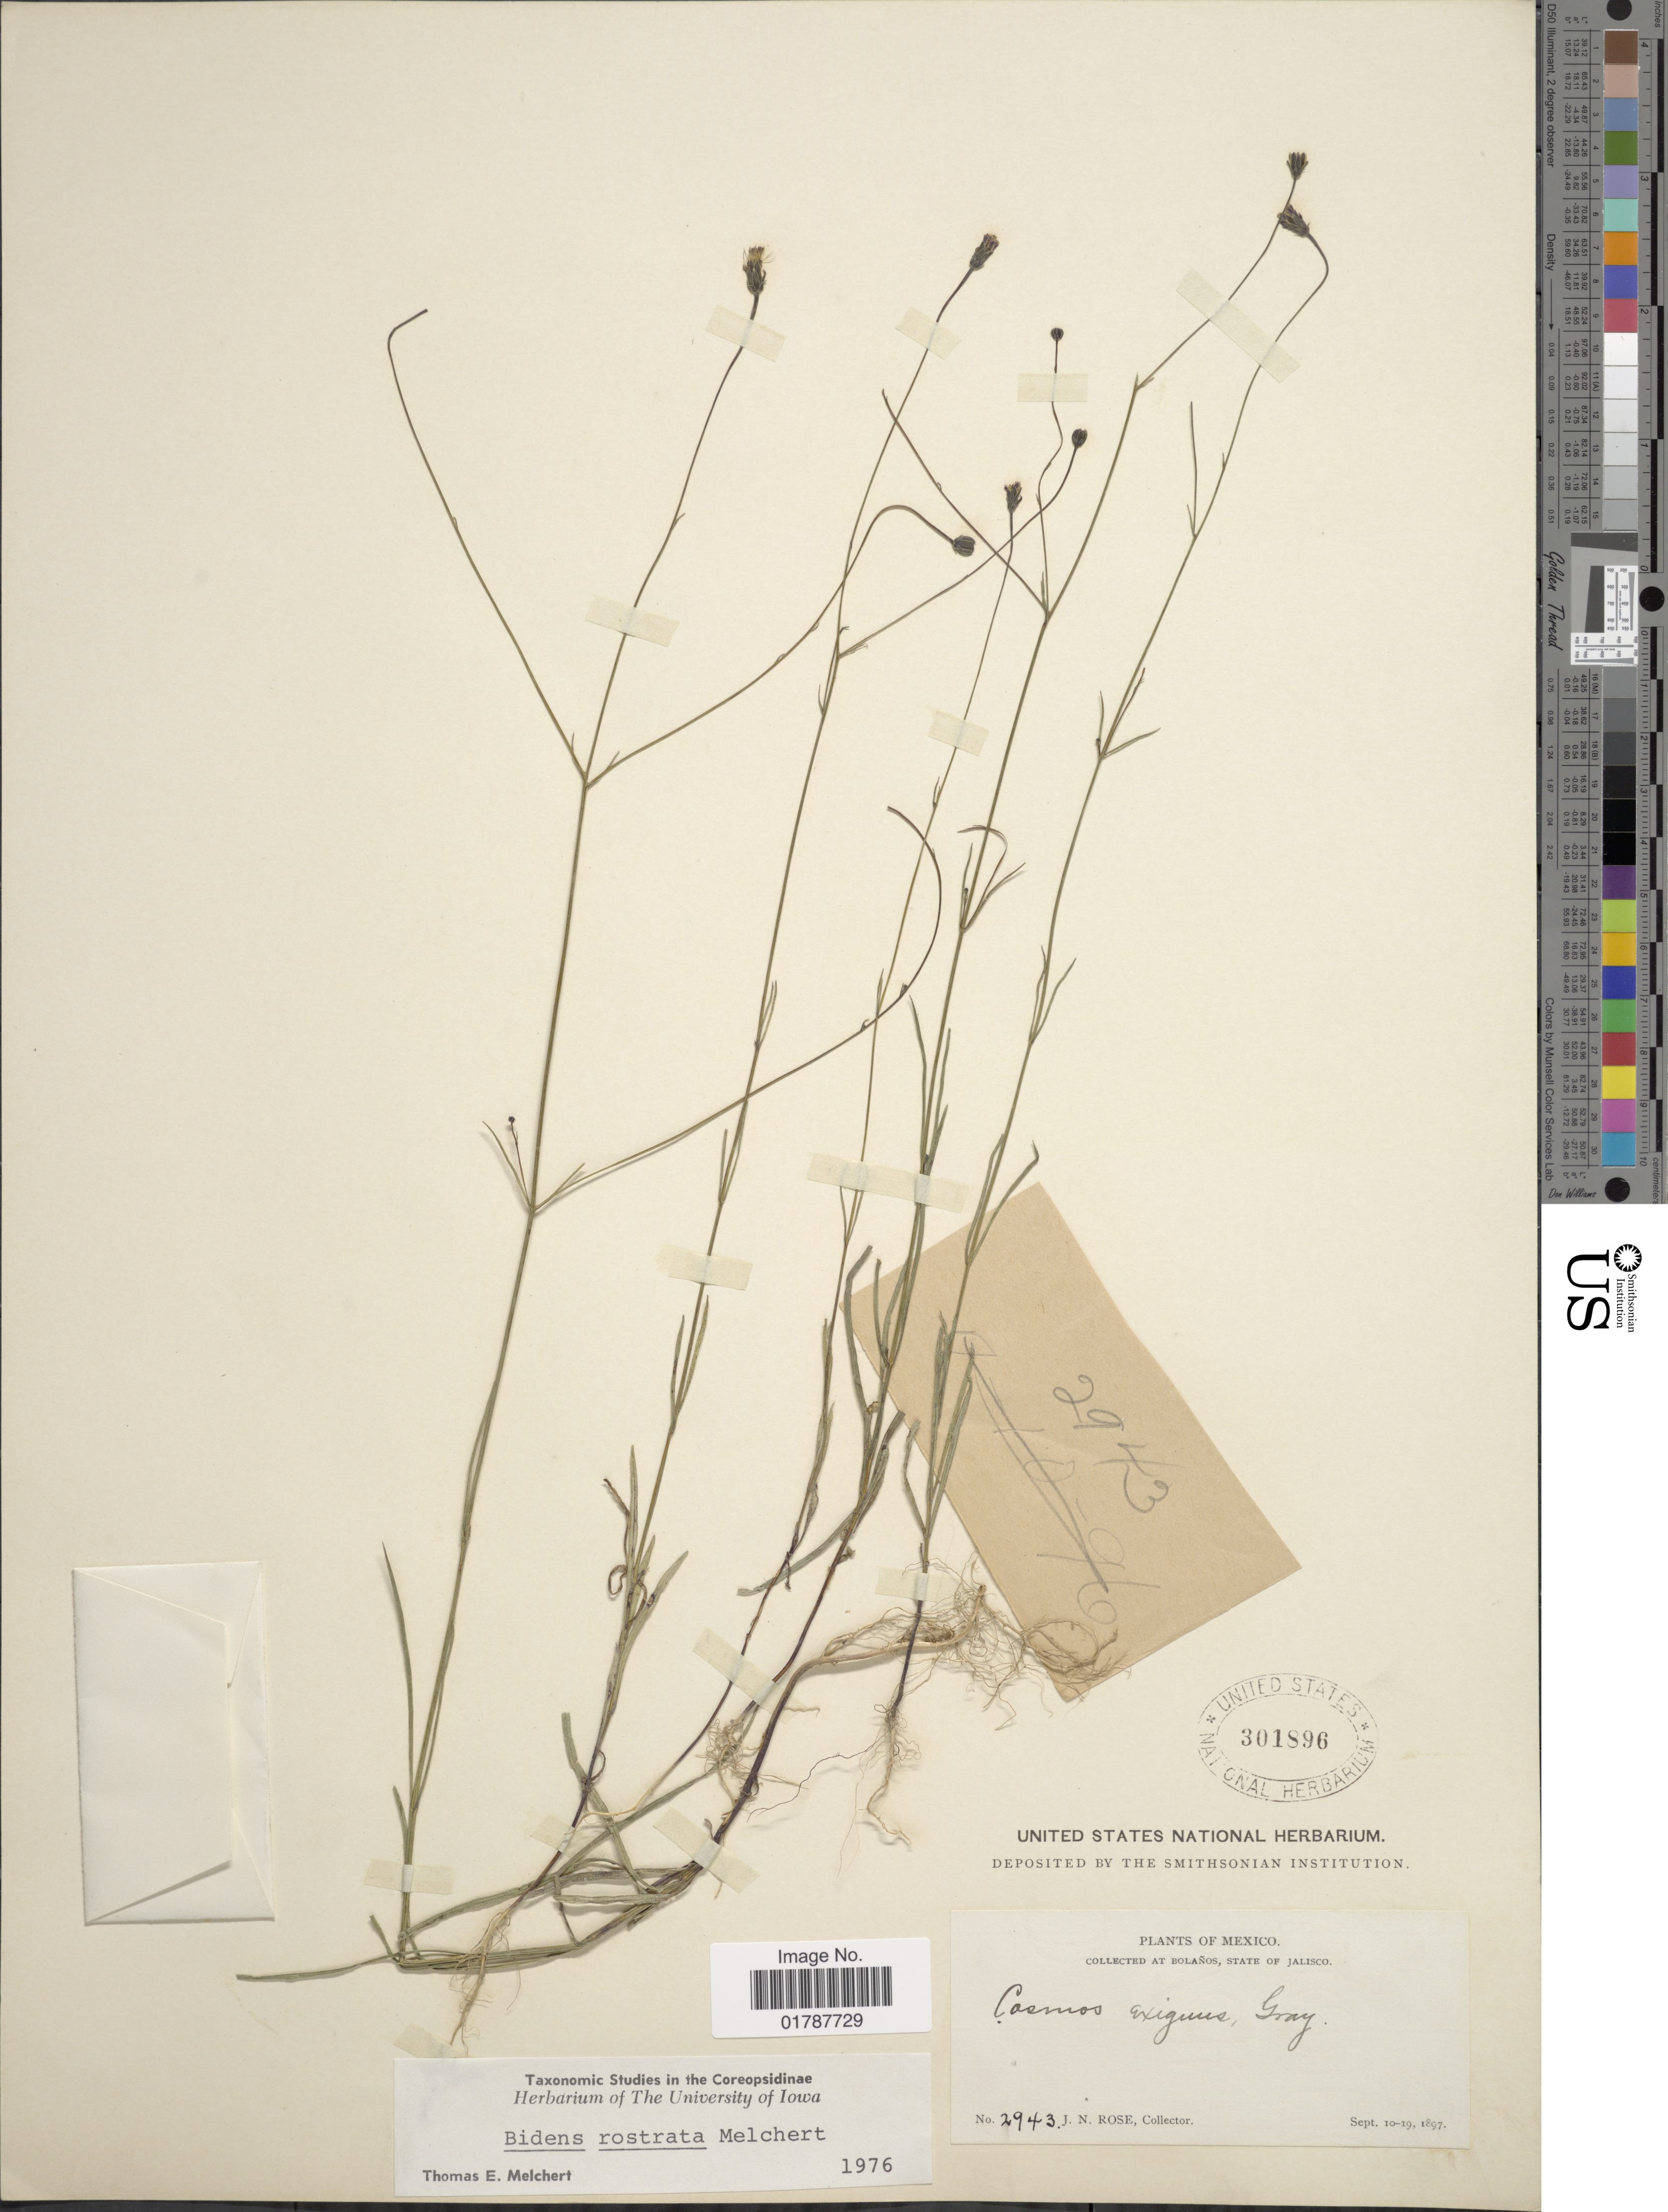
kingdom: Plantae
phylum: Tracheophyta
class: Magnoliopsida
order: Asterales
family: Asteraceae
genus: Bidens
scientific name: Bidens rostrata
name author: Melchert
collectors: J. N. Rose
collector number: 2943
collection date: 1897-09-10/1897-09-19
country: Mexico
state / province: Jalisco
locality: At Bolanos, State of Jalisco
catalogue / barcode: US 301896